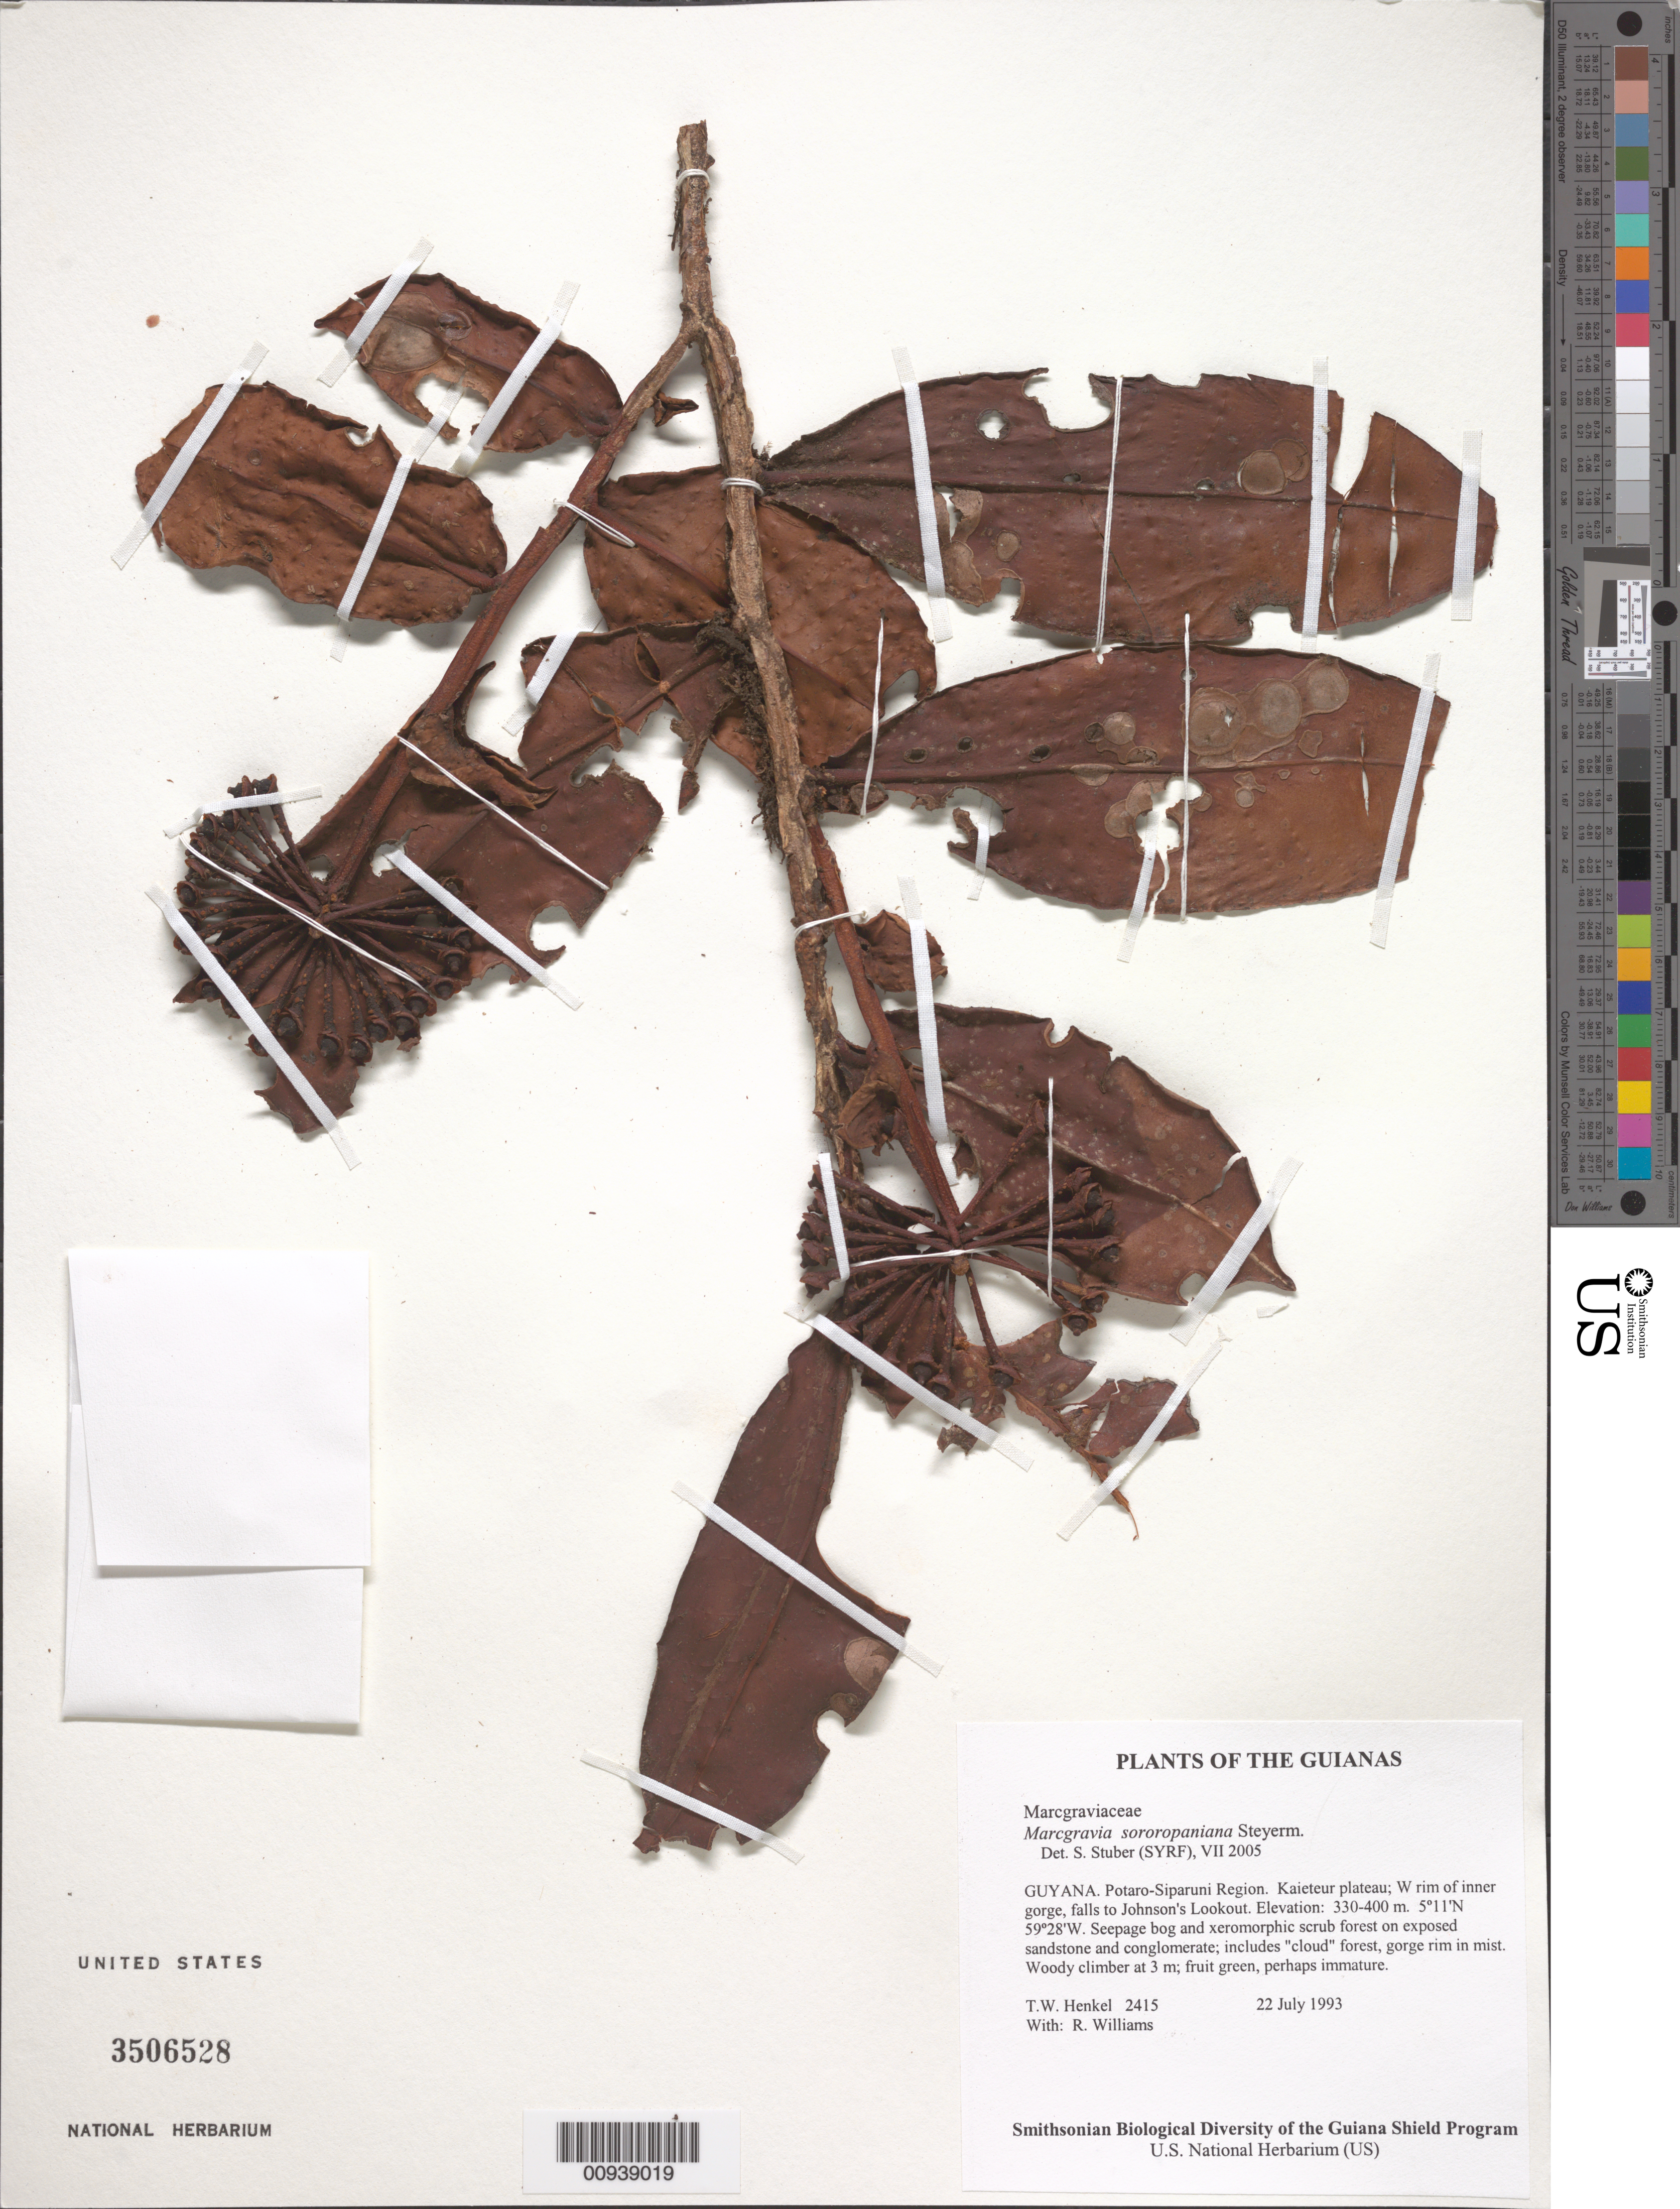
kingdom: Plantae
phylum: Tracheophyta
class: Magnoliopsida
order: Ericales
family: Marcgraviaceae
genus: Marcgravia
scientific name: Marcgravia sororopaniana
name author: Steyerm.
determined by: Stuber, S.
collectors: T. Henkel & R. Williams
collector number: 2415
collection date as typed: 22 July 1993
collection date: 1993-07-22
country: Guyana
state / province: Potaro-Siparuni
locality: Kaieteur plateau; W rim of inner gorge, falls to Johnson's Lookout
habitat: Seepage bog and xeromorphic scrub forest on exposed sandstone and conglomerate; includes "cloud" forest, gorge rim in mist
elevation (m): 330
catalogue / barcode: US 3506528